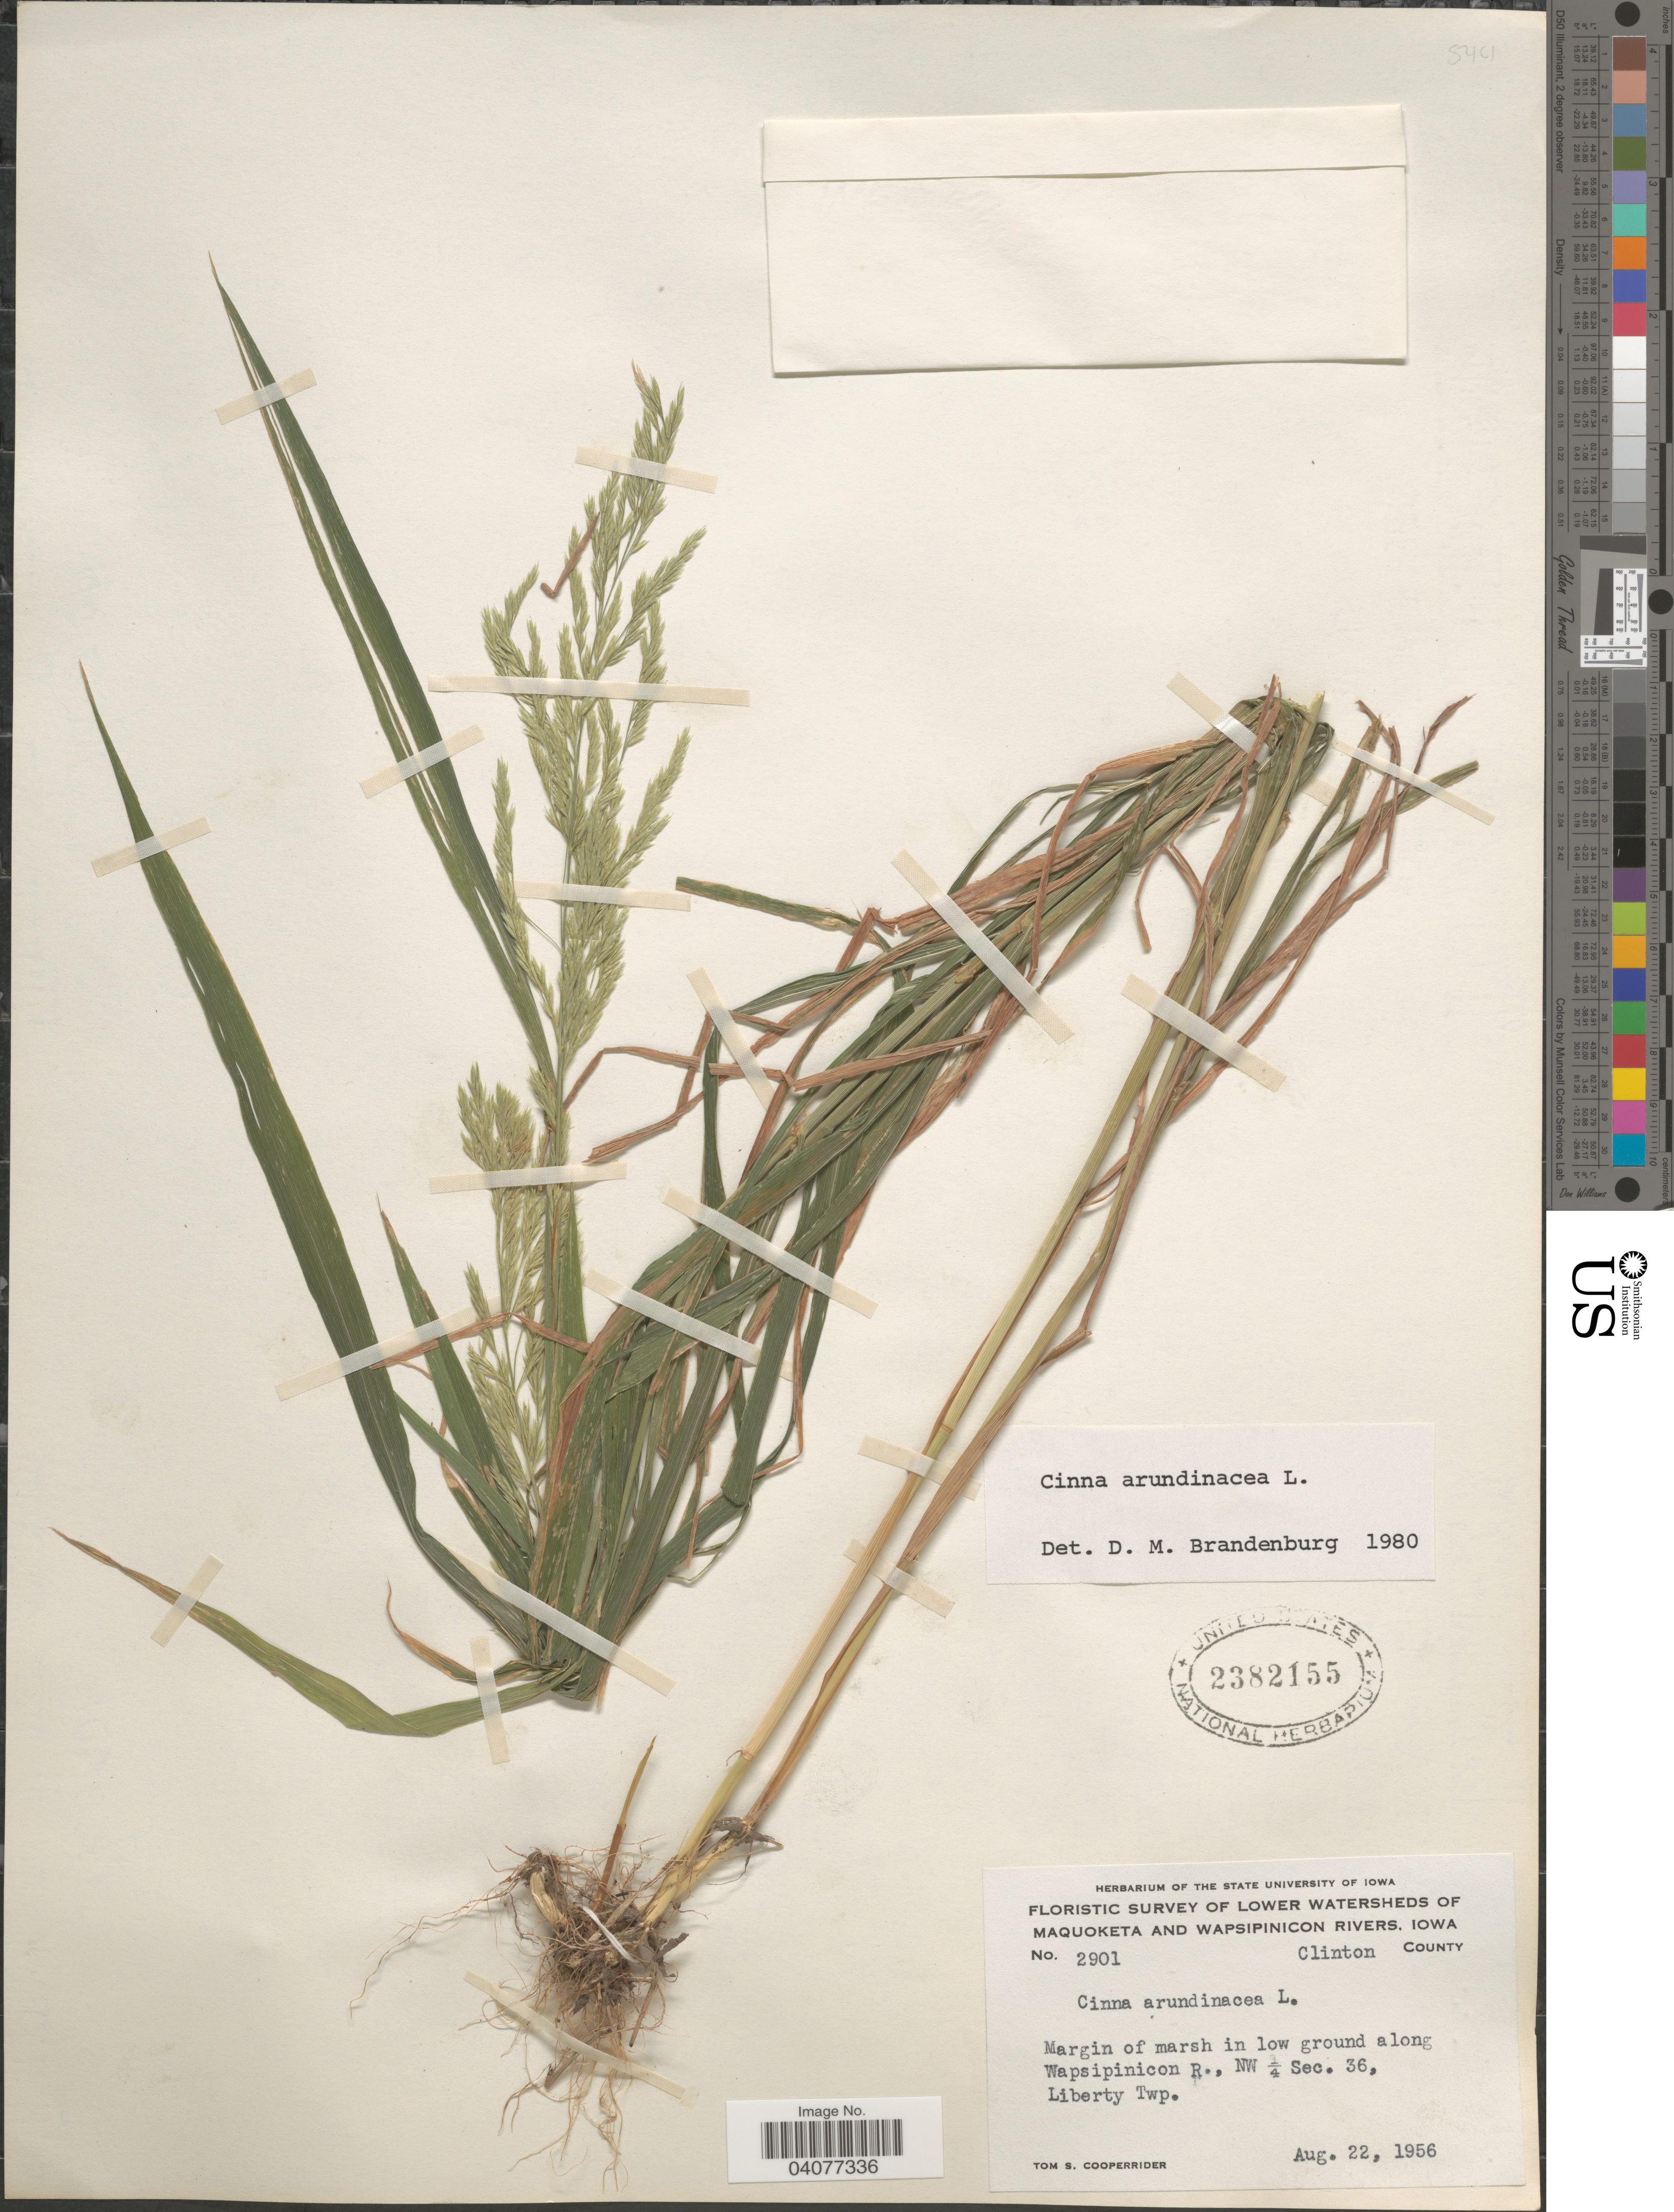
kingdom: Plantae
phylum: Tracheophyta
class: Liliopsida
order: Poales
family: Poaceae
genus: Cinna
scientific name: Cinna arundinacea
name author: L.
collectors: T. S. Cooperrider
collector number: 2901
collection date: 1956-08-22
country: United States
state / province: Iowa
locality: Floristic Survey of Lower Watersheds of Maquoketa and Wapsipinicon Rivers. Clinton County. Margin of marsh in low ground along Wapsipinicon R., NW ¼ Sec. 36, Liberty Twp.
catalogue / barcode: US 2382155